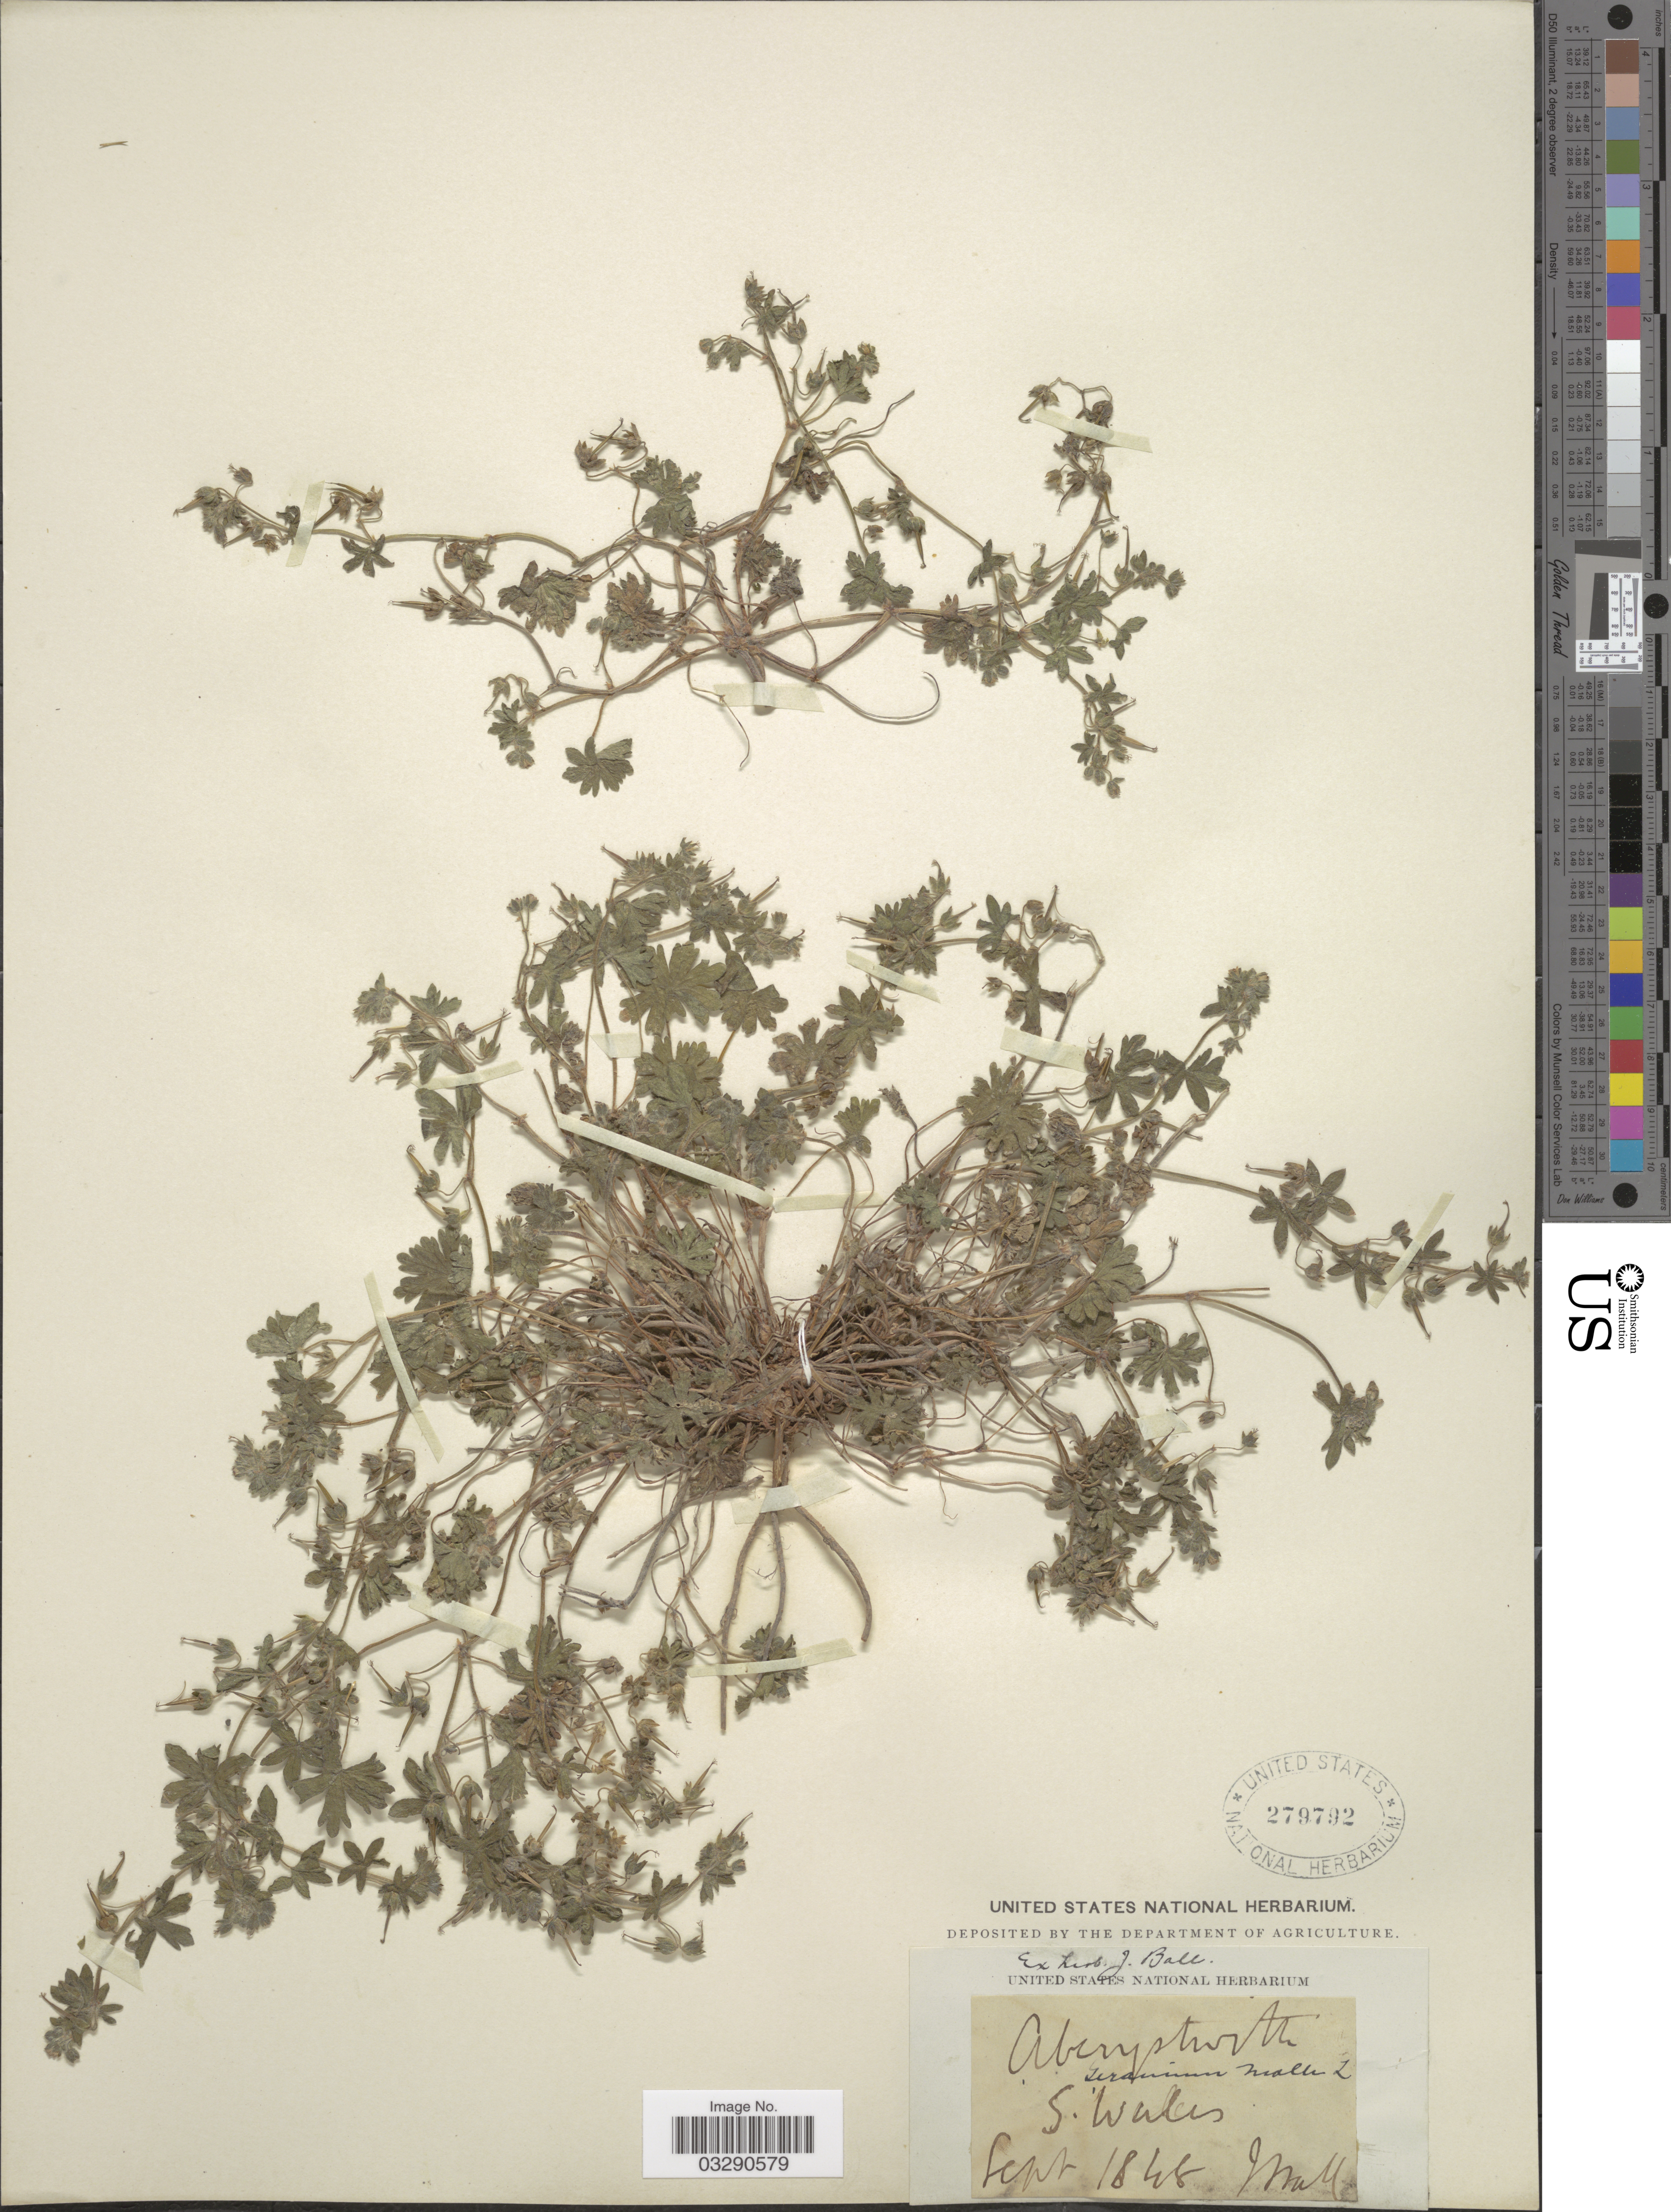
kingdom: Plantae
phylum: Tracheophyta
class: Magnoliopsida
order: Geraniales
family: Geraniaceae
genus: Geranium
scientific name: Geranium molle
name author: L.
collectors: J. Ball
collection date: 1848-09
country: United Kingdom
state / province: Wales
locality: S. Wales.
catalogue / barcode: US 279792